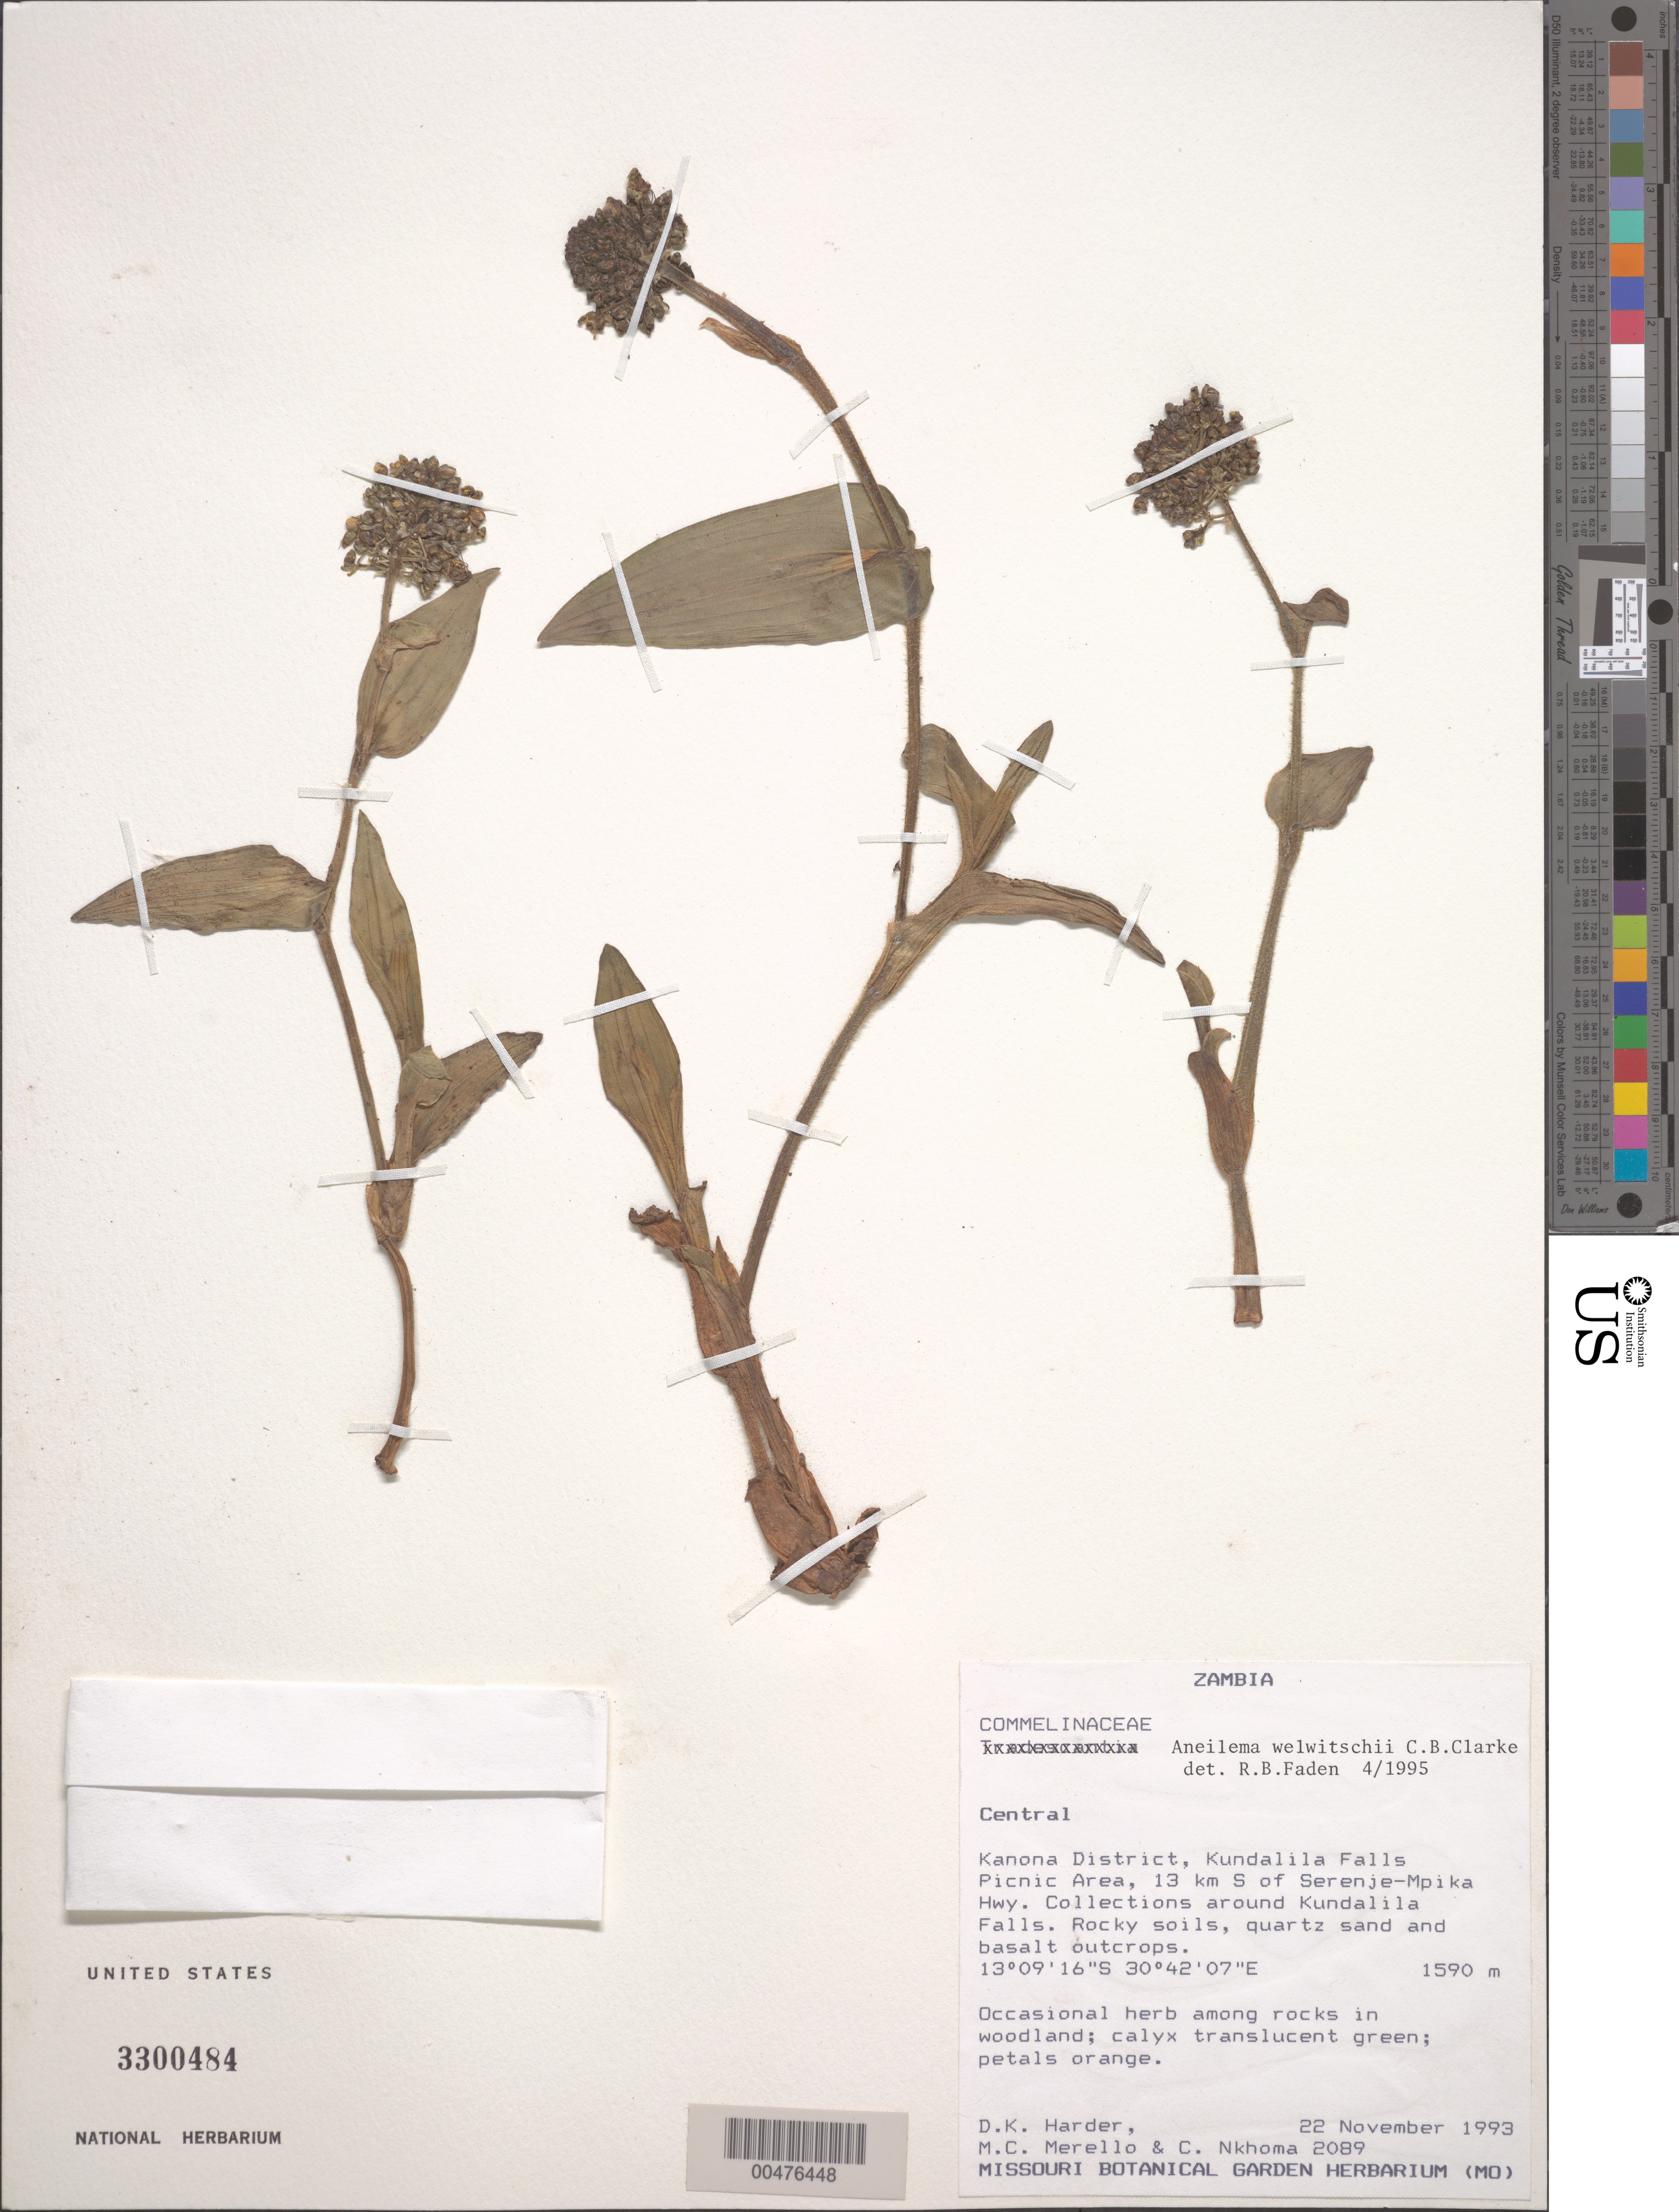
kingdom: Plantae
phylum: Tracheophyta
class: Liliopsida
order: Commelinales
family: Commelinaceae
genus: Aneilema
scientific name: Aneilema welwitschii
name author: C.B. Clarke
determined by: Faden, Robert B., (US), Smithsonian Institution - National Museum of Natural History (UNITED STATES)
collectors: D. Harder, M. Merello & C. Nkhoma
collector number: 2089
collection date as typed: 22 Nov 1993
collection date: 1993-11-22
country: Zambia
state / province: Central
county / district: Kanona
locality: Kundalila falls picnic area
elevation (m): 1590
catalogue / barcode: US 3300484